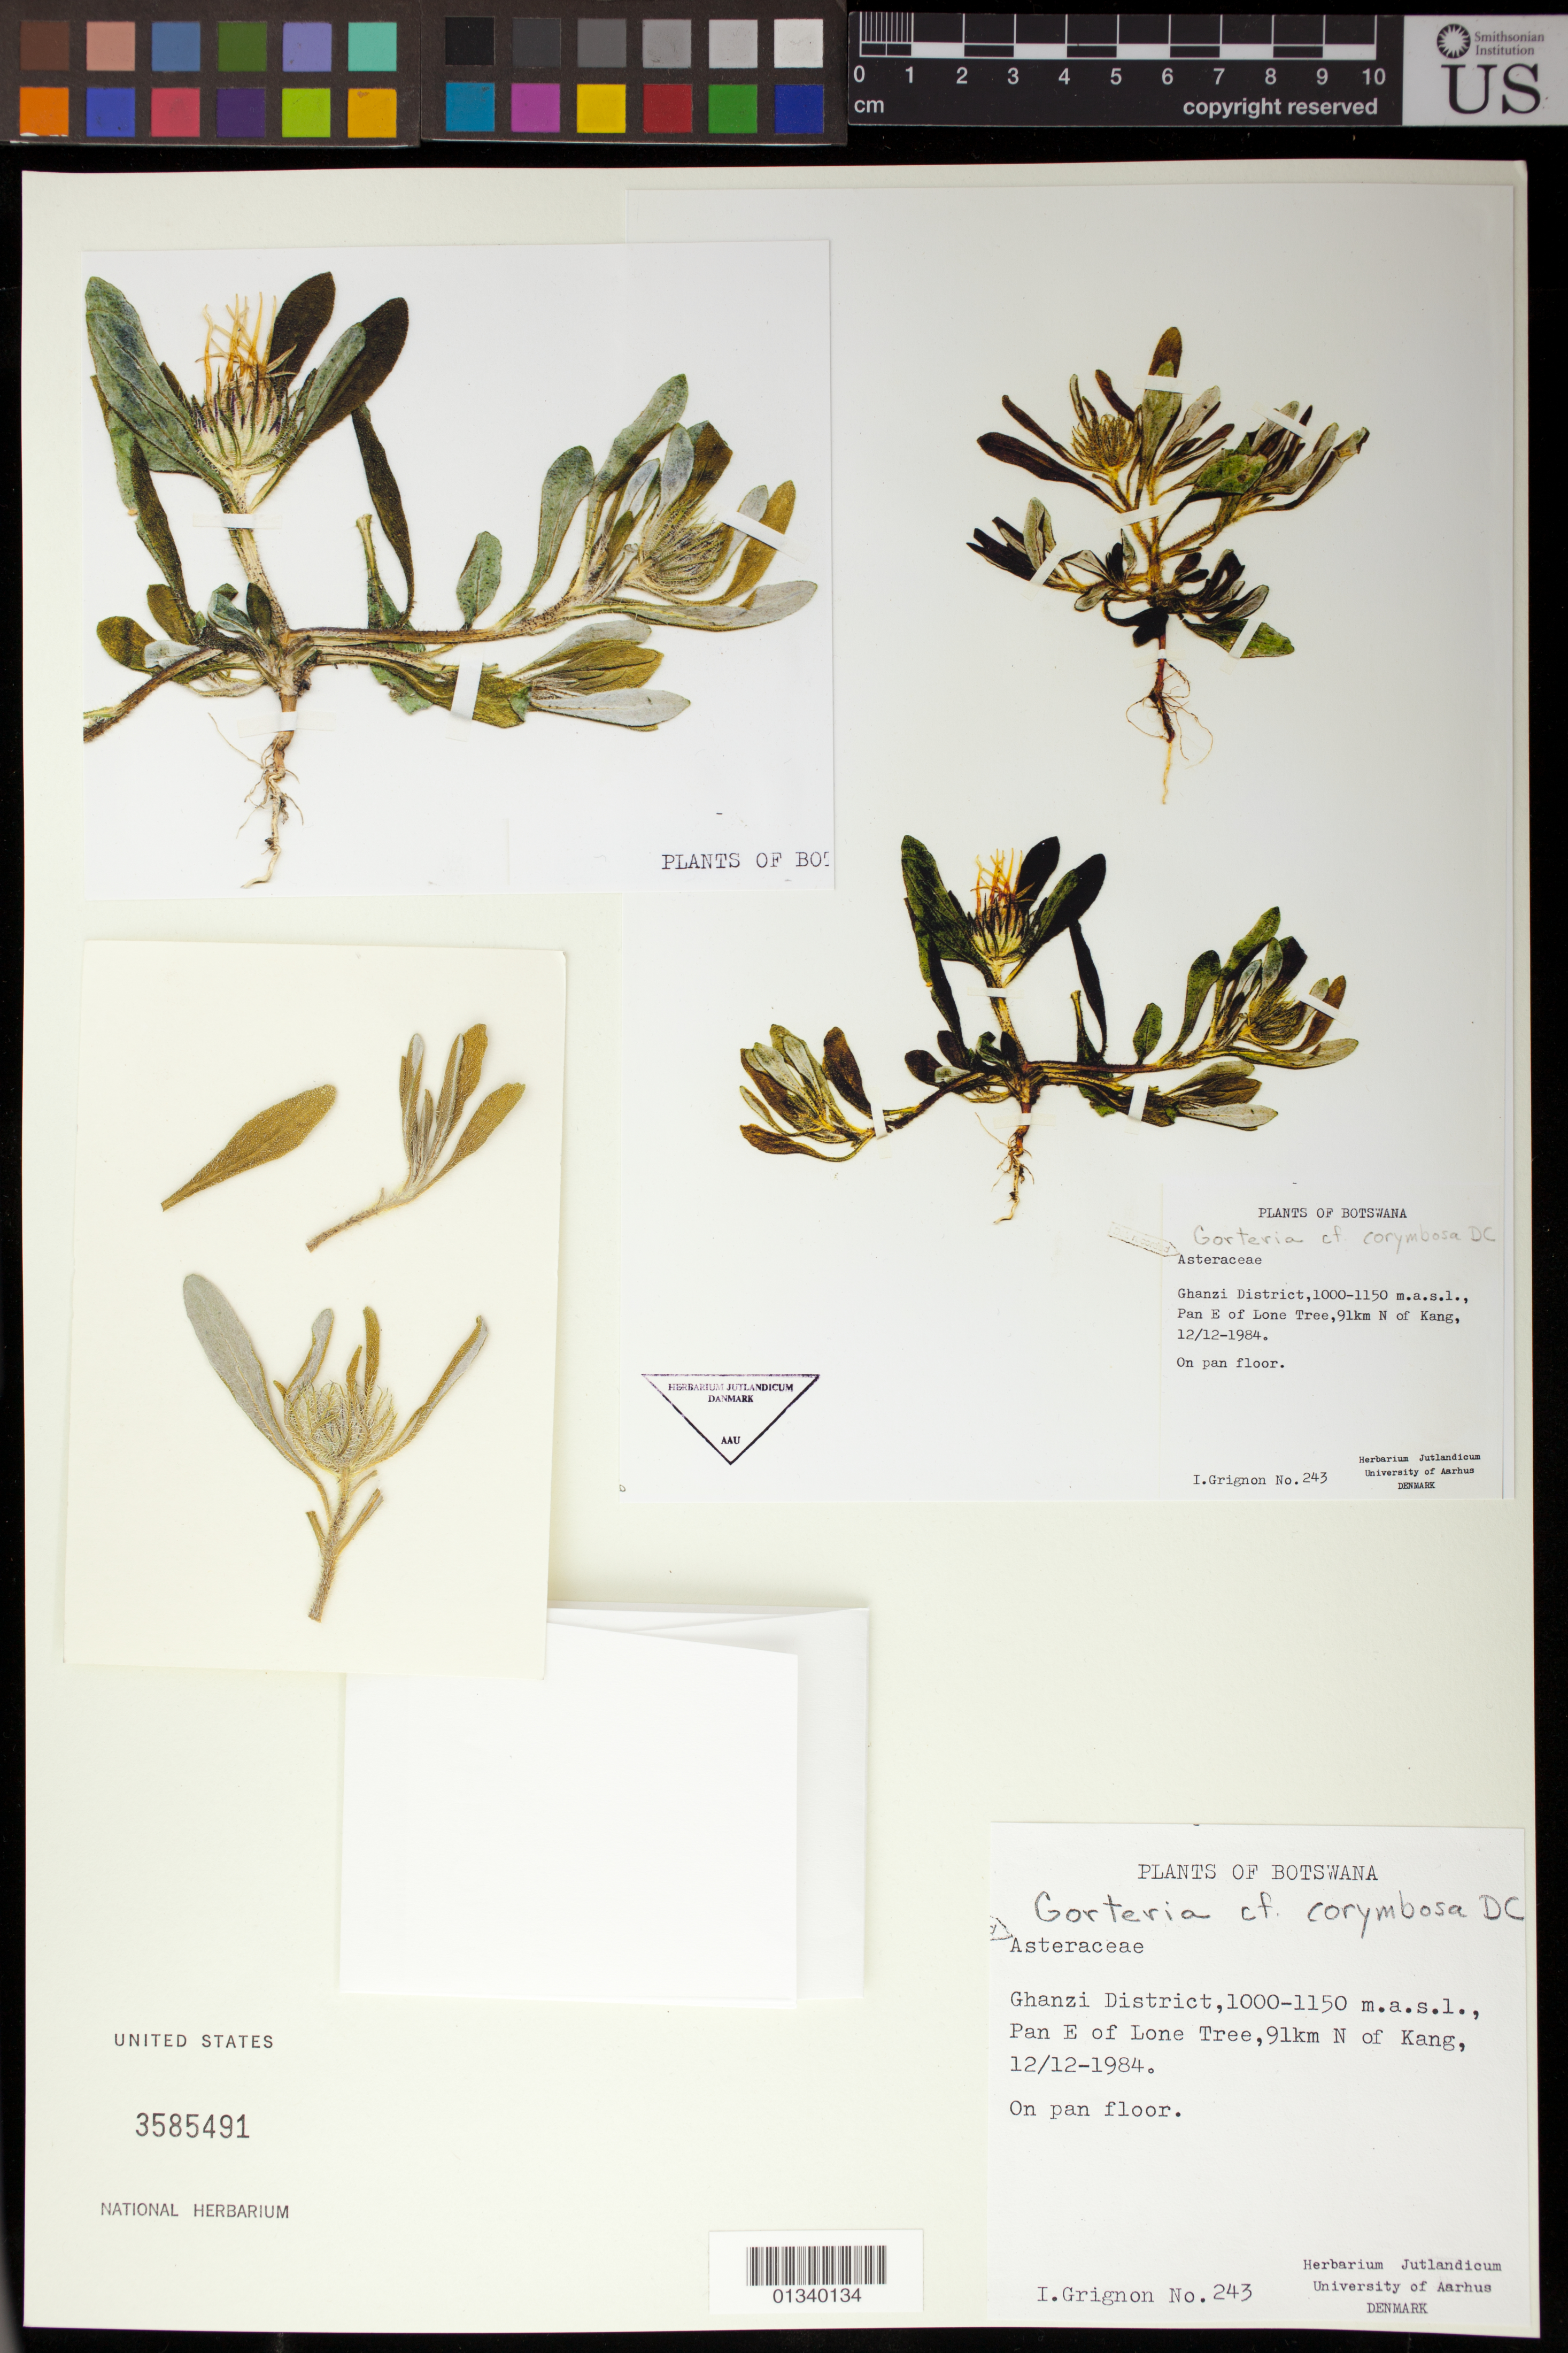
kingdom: Plantae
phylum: Tracheophyta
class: Magnoliopsida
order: Asterales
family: Asteraceae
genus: Gorteria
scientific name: Gorteria corymbosa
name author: DC.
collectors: I. Grignon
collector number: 243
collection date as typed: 12 December 1984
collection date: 1984-12-12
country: Botswana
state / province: Ghanzi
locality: Pan E of Lone Tree, 91 km N of Kang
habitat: On pan floor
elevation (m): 1000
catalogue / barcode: US 3585491